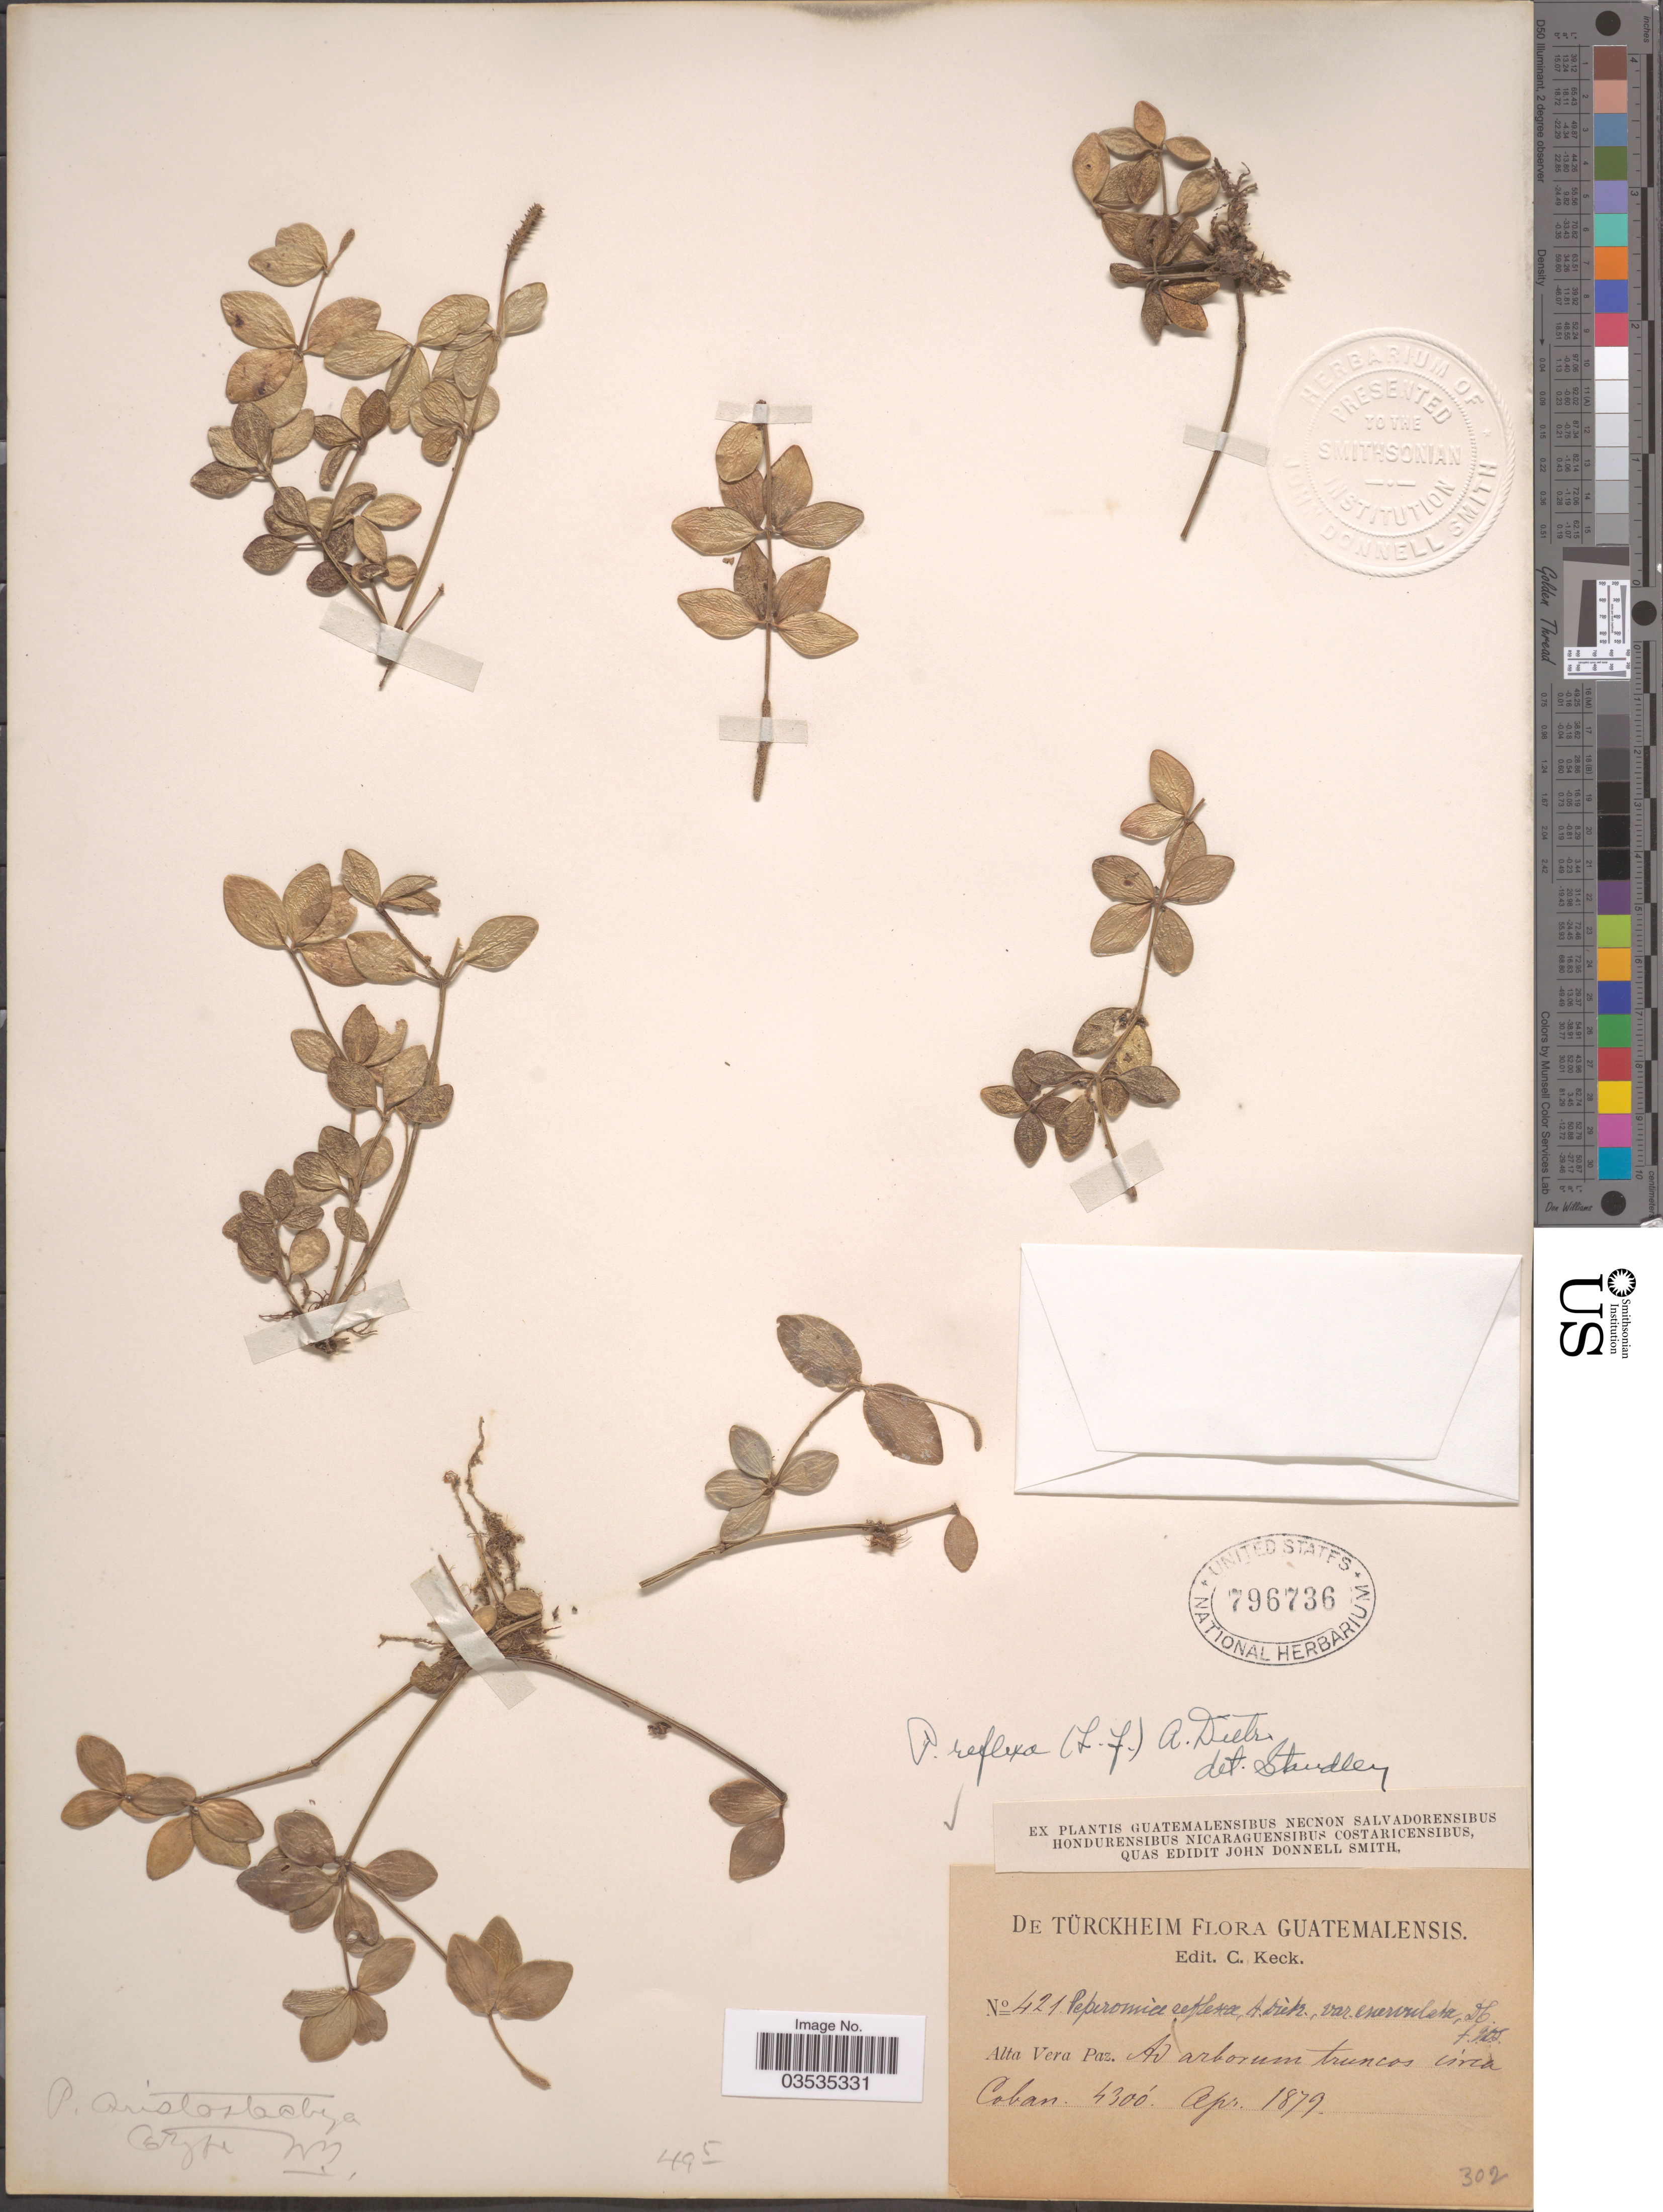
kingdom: Plantae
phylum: Tracheophyta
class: Magnoliopsida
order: Piperales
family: Piperaceae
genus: Peperomia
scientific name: Peperomia tetraphylla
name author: (G. Forst.) Hook. & Arn.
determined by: Jiménez, José Estaban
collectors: Turckheim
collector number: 421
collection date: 1879-04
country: Guatemala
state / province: Alta Verapaz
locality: Alta Vera Paz. Ad arborum truncos circa Coban.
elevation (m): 1311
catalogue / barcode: US 796736